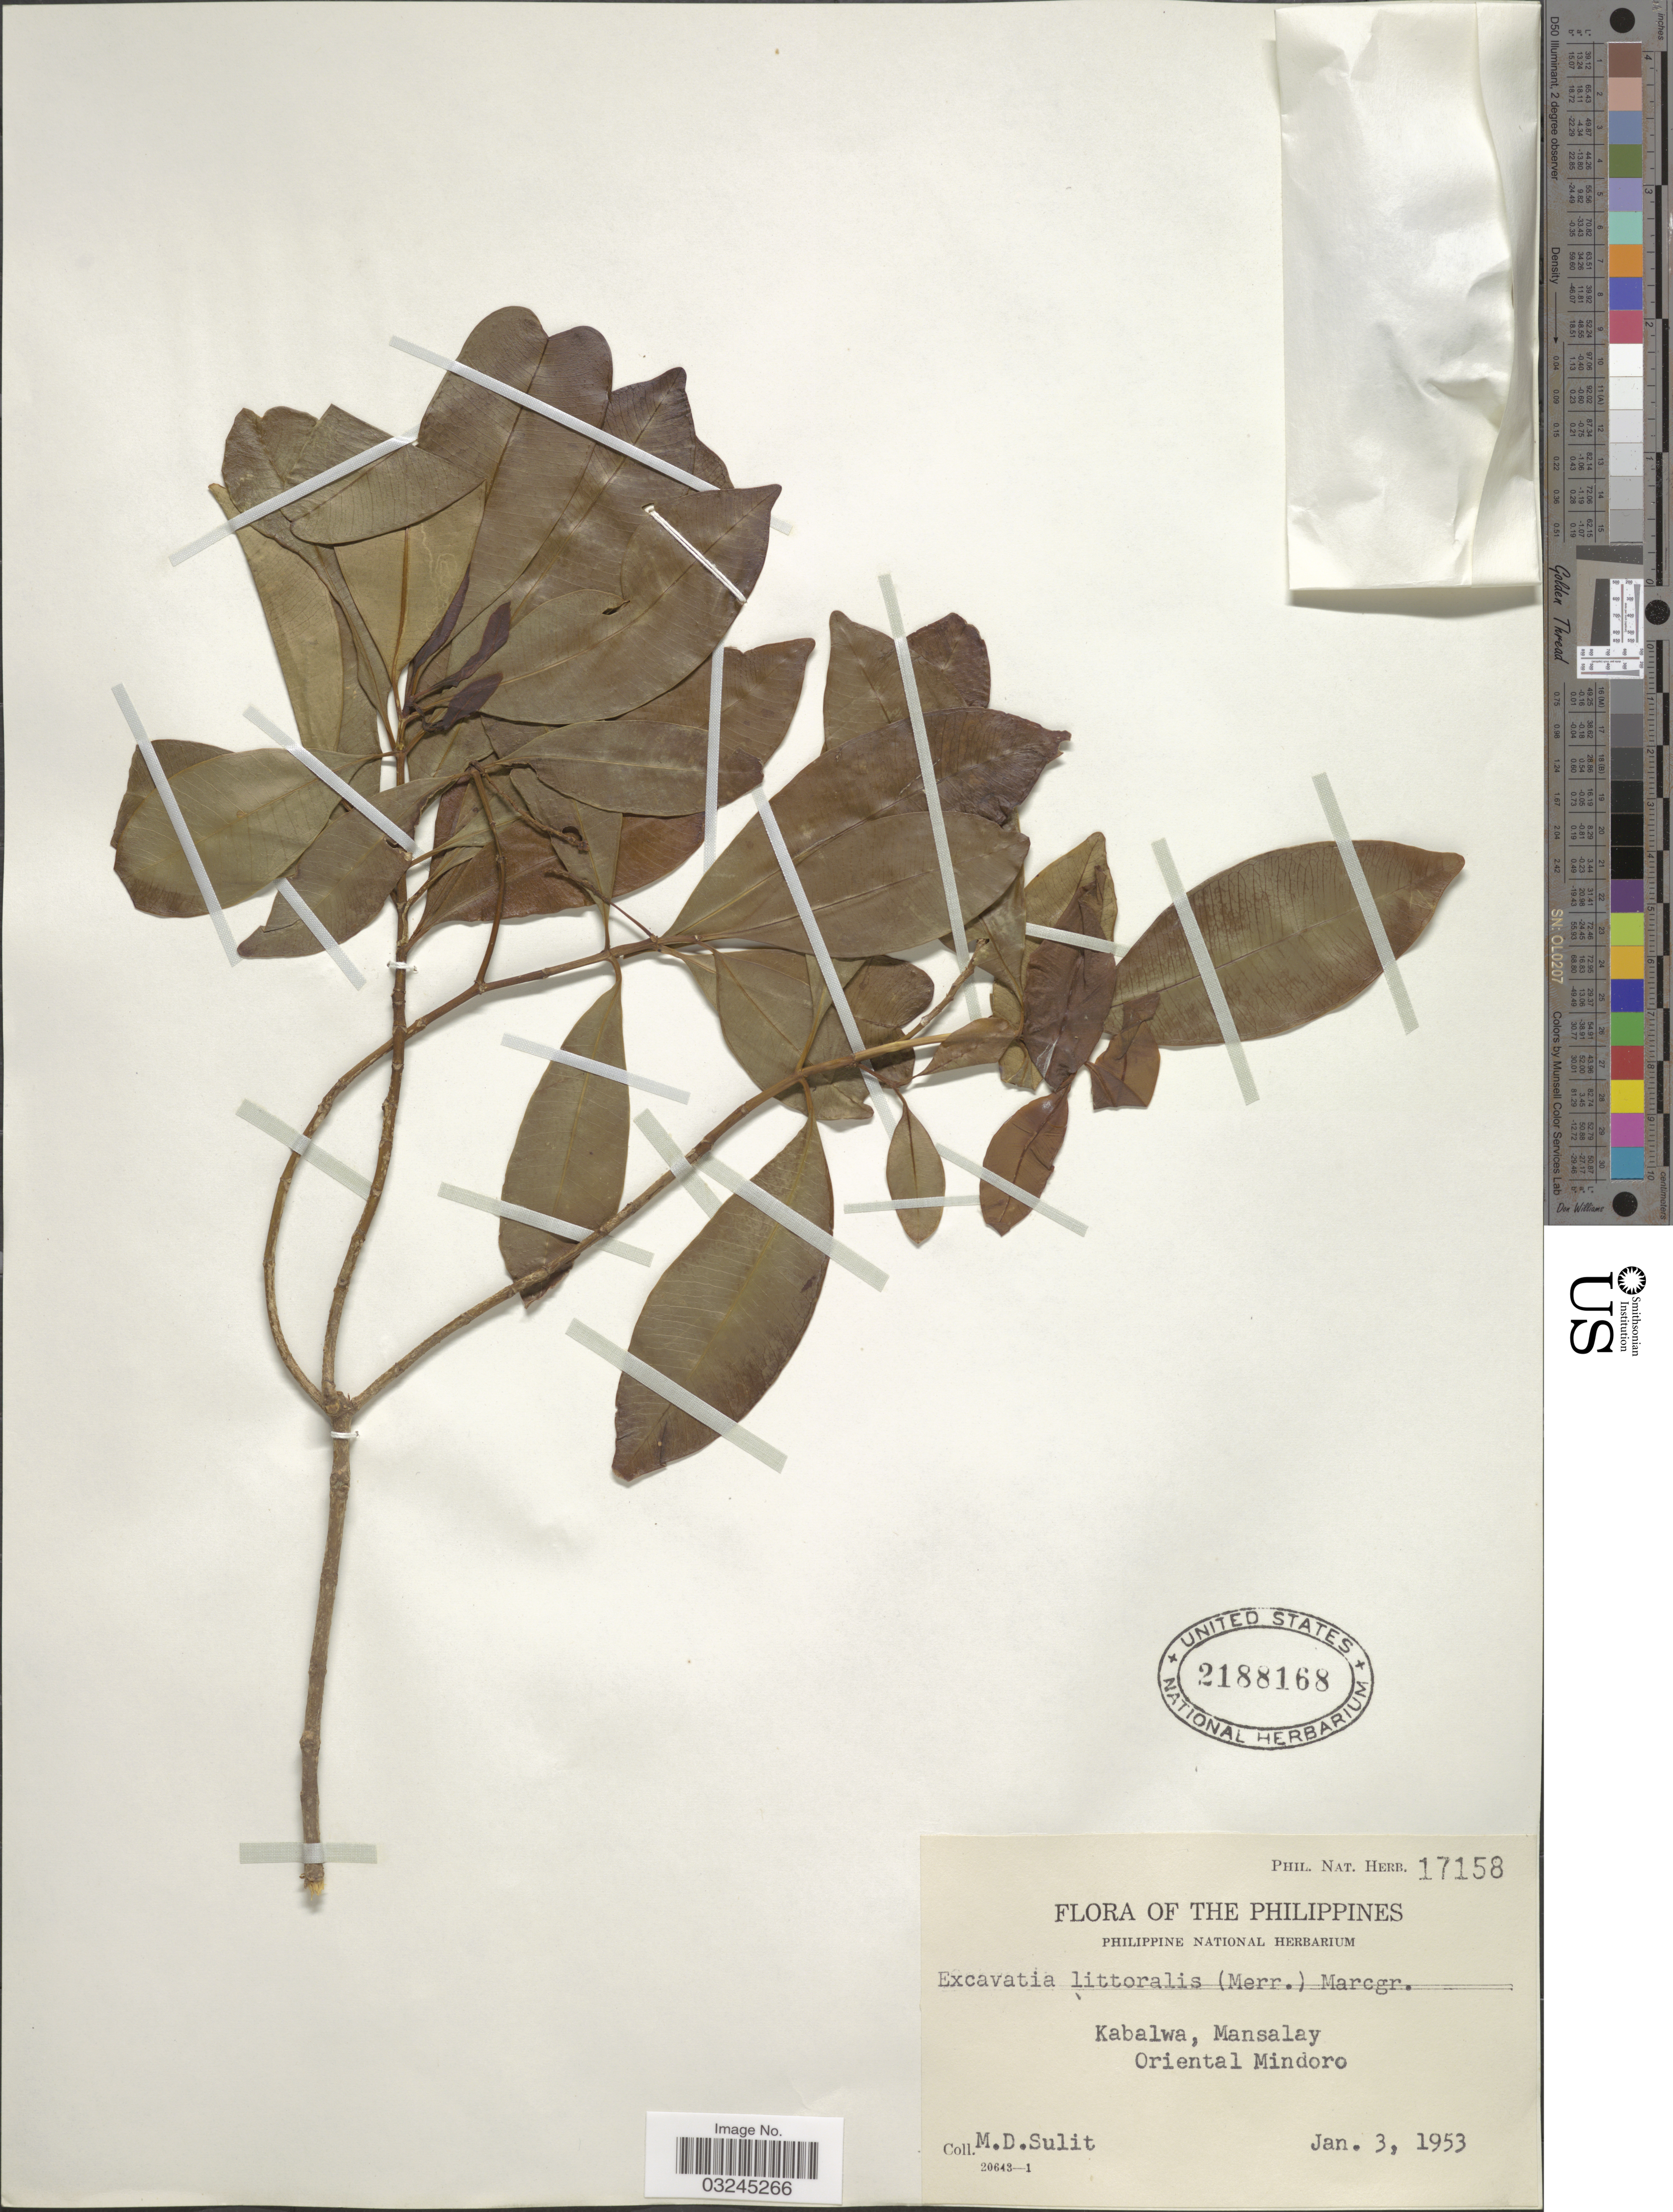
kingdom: Plantae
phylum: Tracheophyta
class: Magnoliopsida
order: Gentianales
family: Apocynaceae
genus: Ochrosia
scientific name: Ochrosia ackeringae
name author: (Teijsm. & Binn.) Miq.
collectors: M. Sulit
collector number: Phil. Nat. Herb. 17158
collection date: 1953-01-03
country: Philippines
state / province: Mimaropa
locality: Kabalwa, Mansalay. Oriental Mindoro.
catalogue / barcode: US 2188168